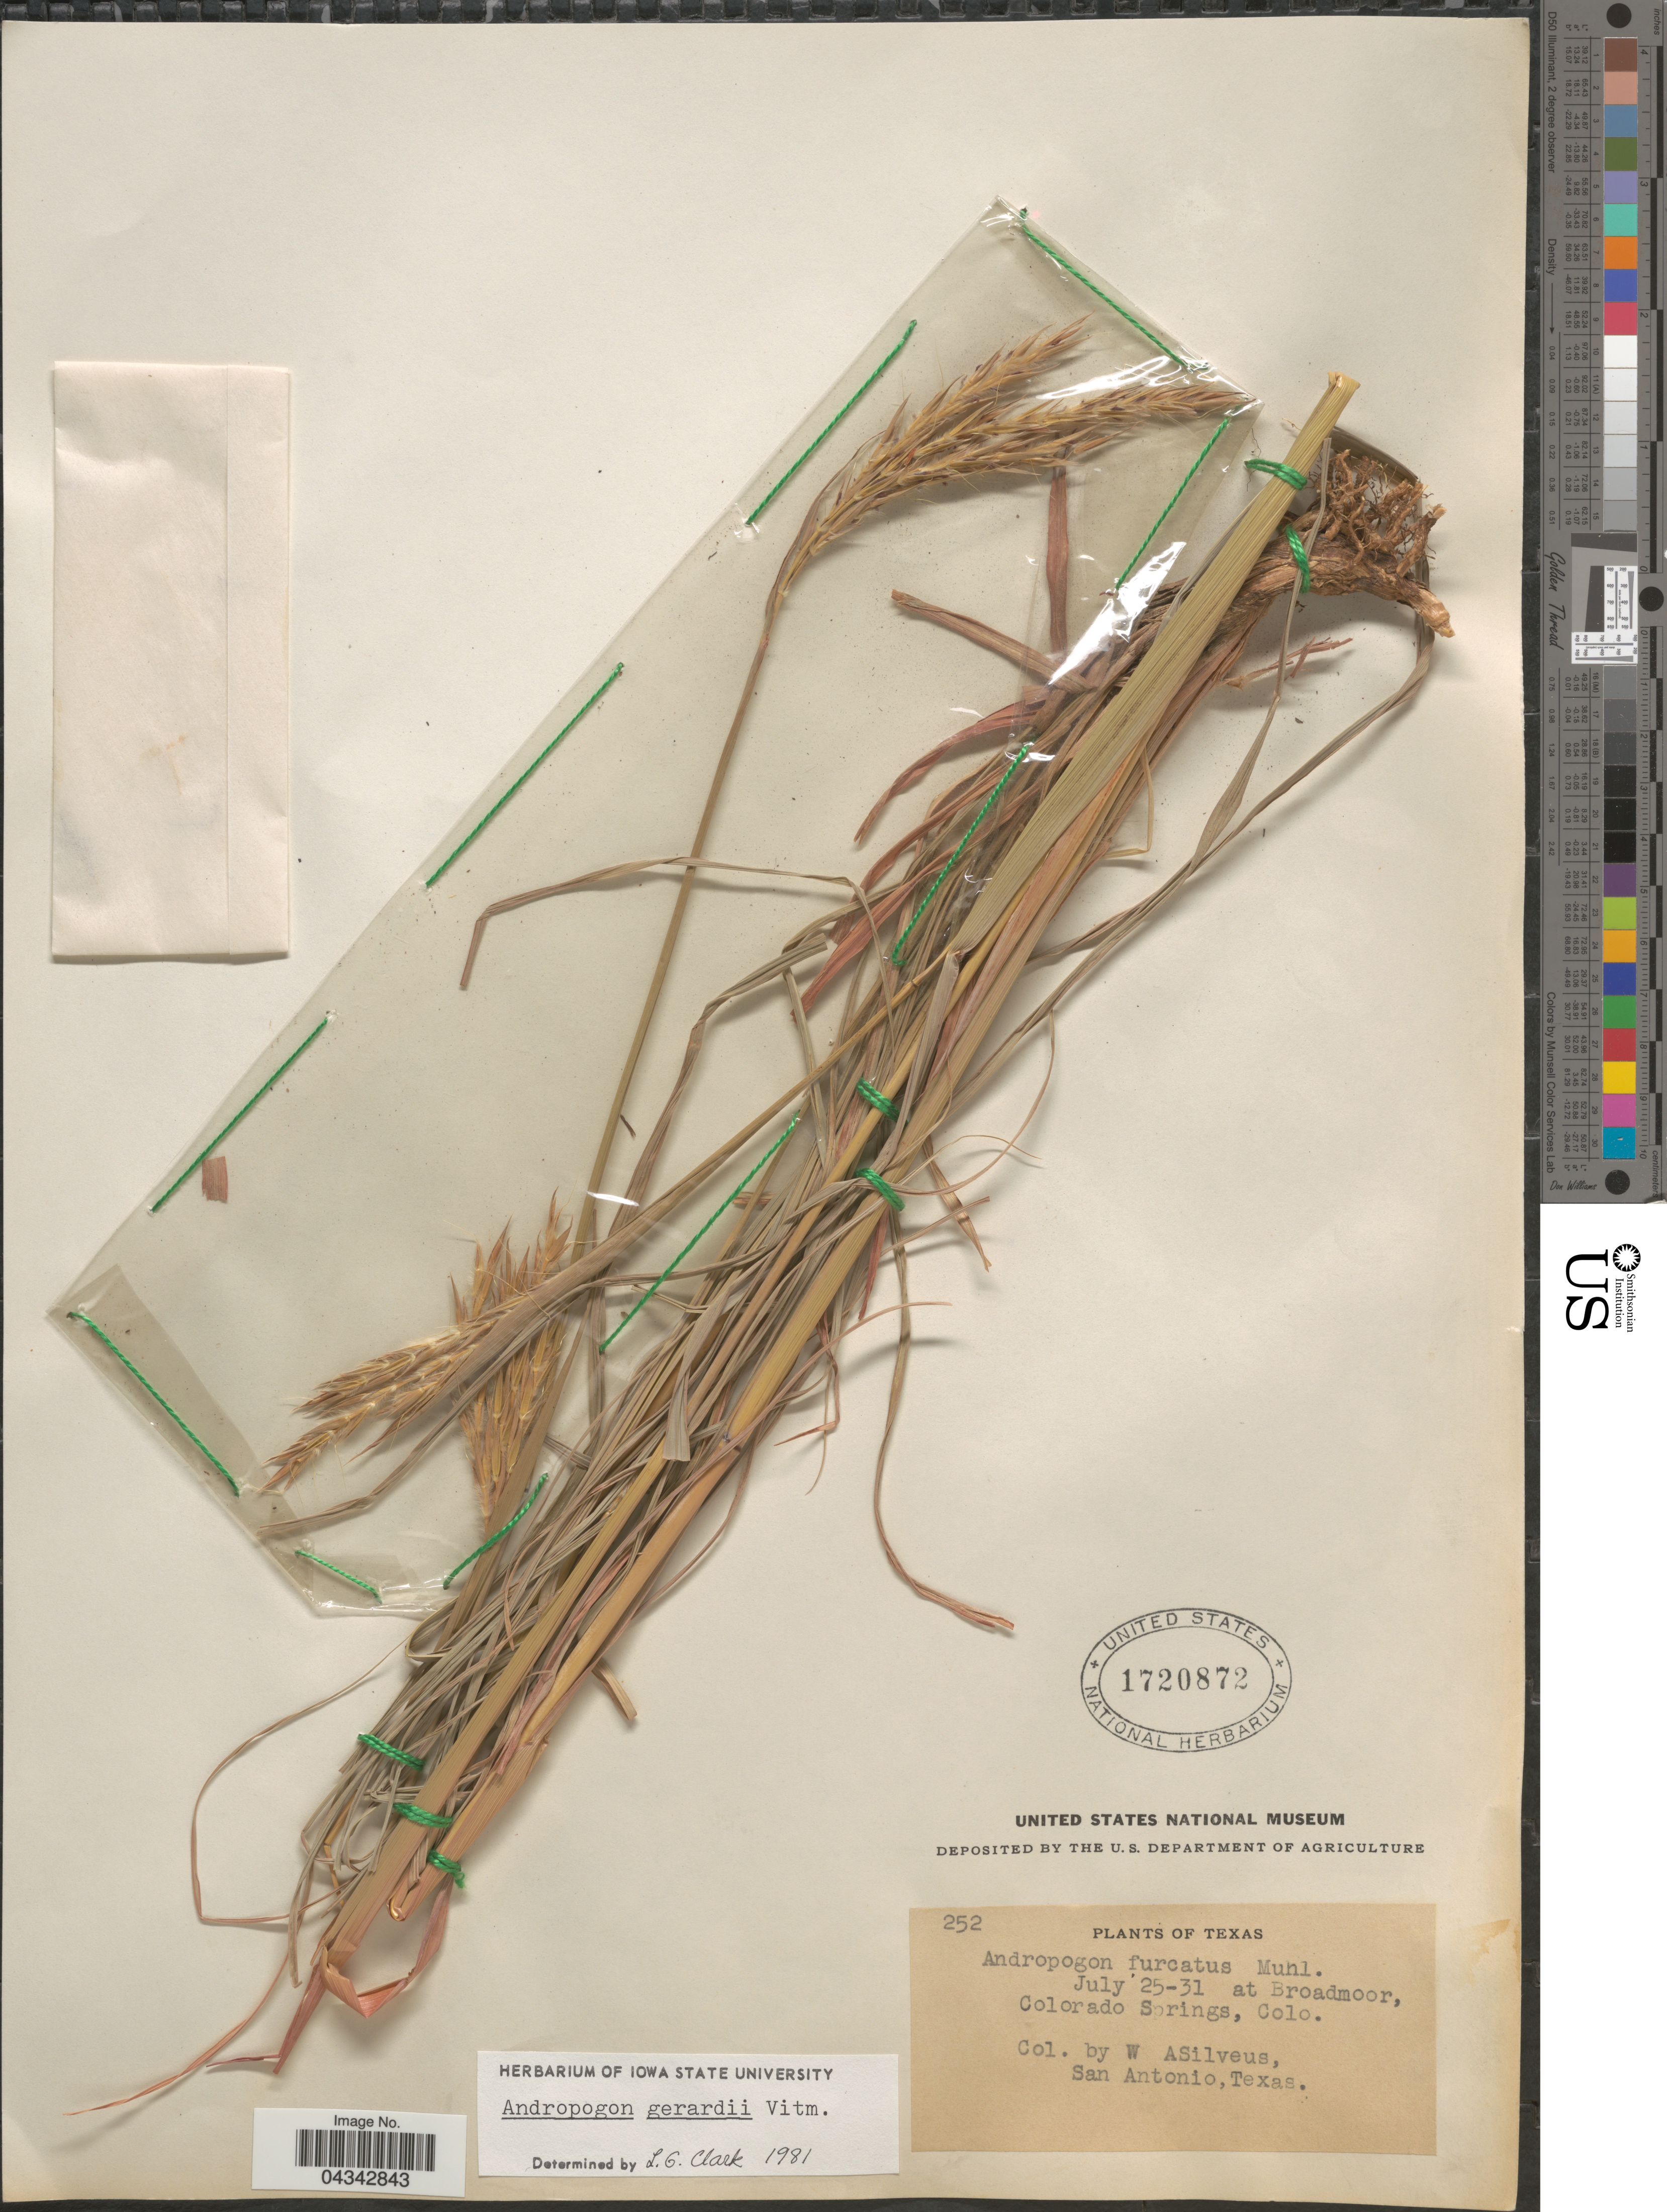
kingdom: Plantae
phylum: Tracheophyta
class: Liliopsida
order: Poales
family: Poaceae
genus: Andropogon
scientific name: Andropogon gerardii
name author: Vitman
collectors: W. Silveus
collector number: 252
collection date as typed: Transcribed d/m/y: 25/7/31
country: United States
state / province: Texas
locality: At Broadmoor, Colorado Springs.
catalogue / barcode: US 1720872